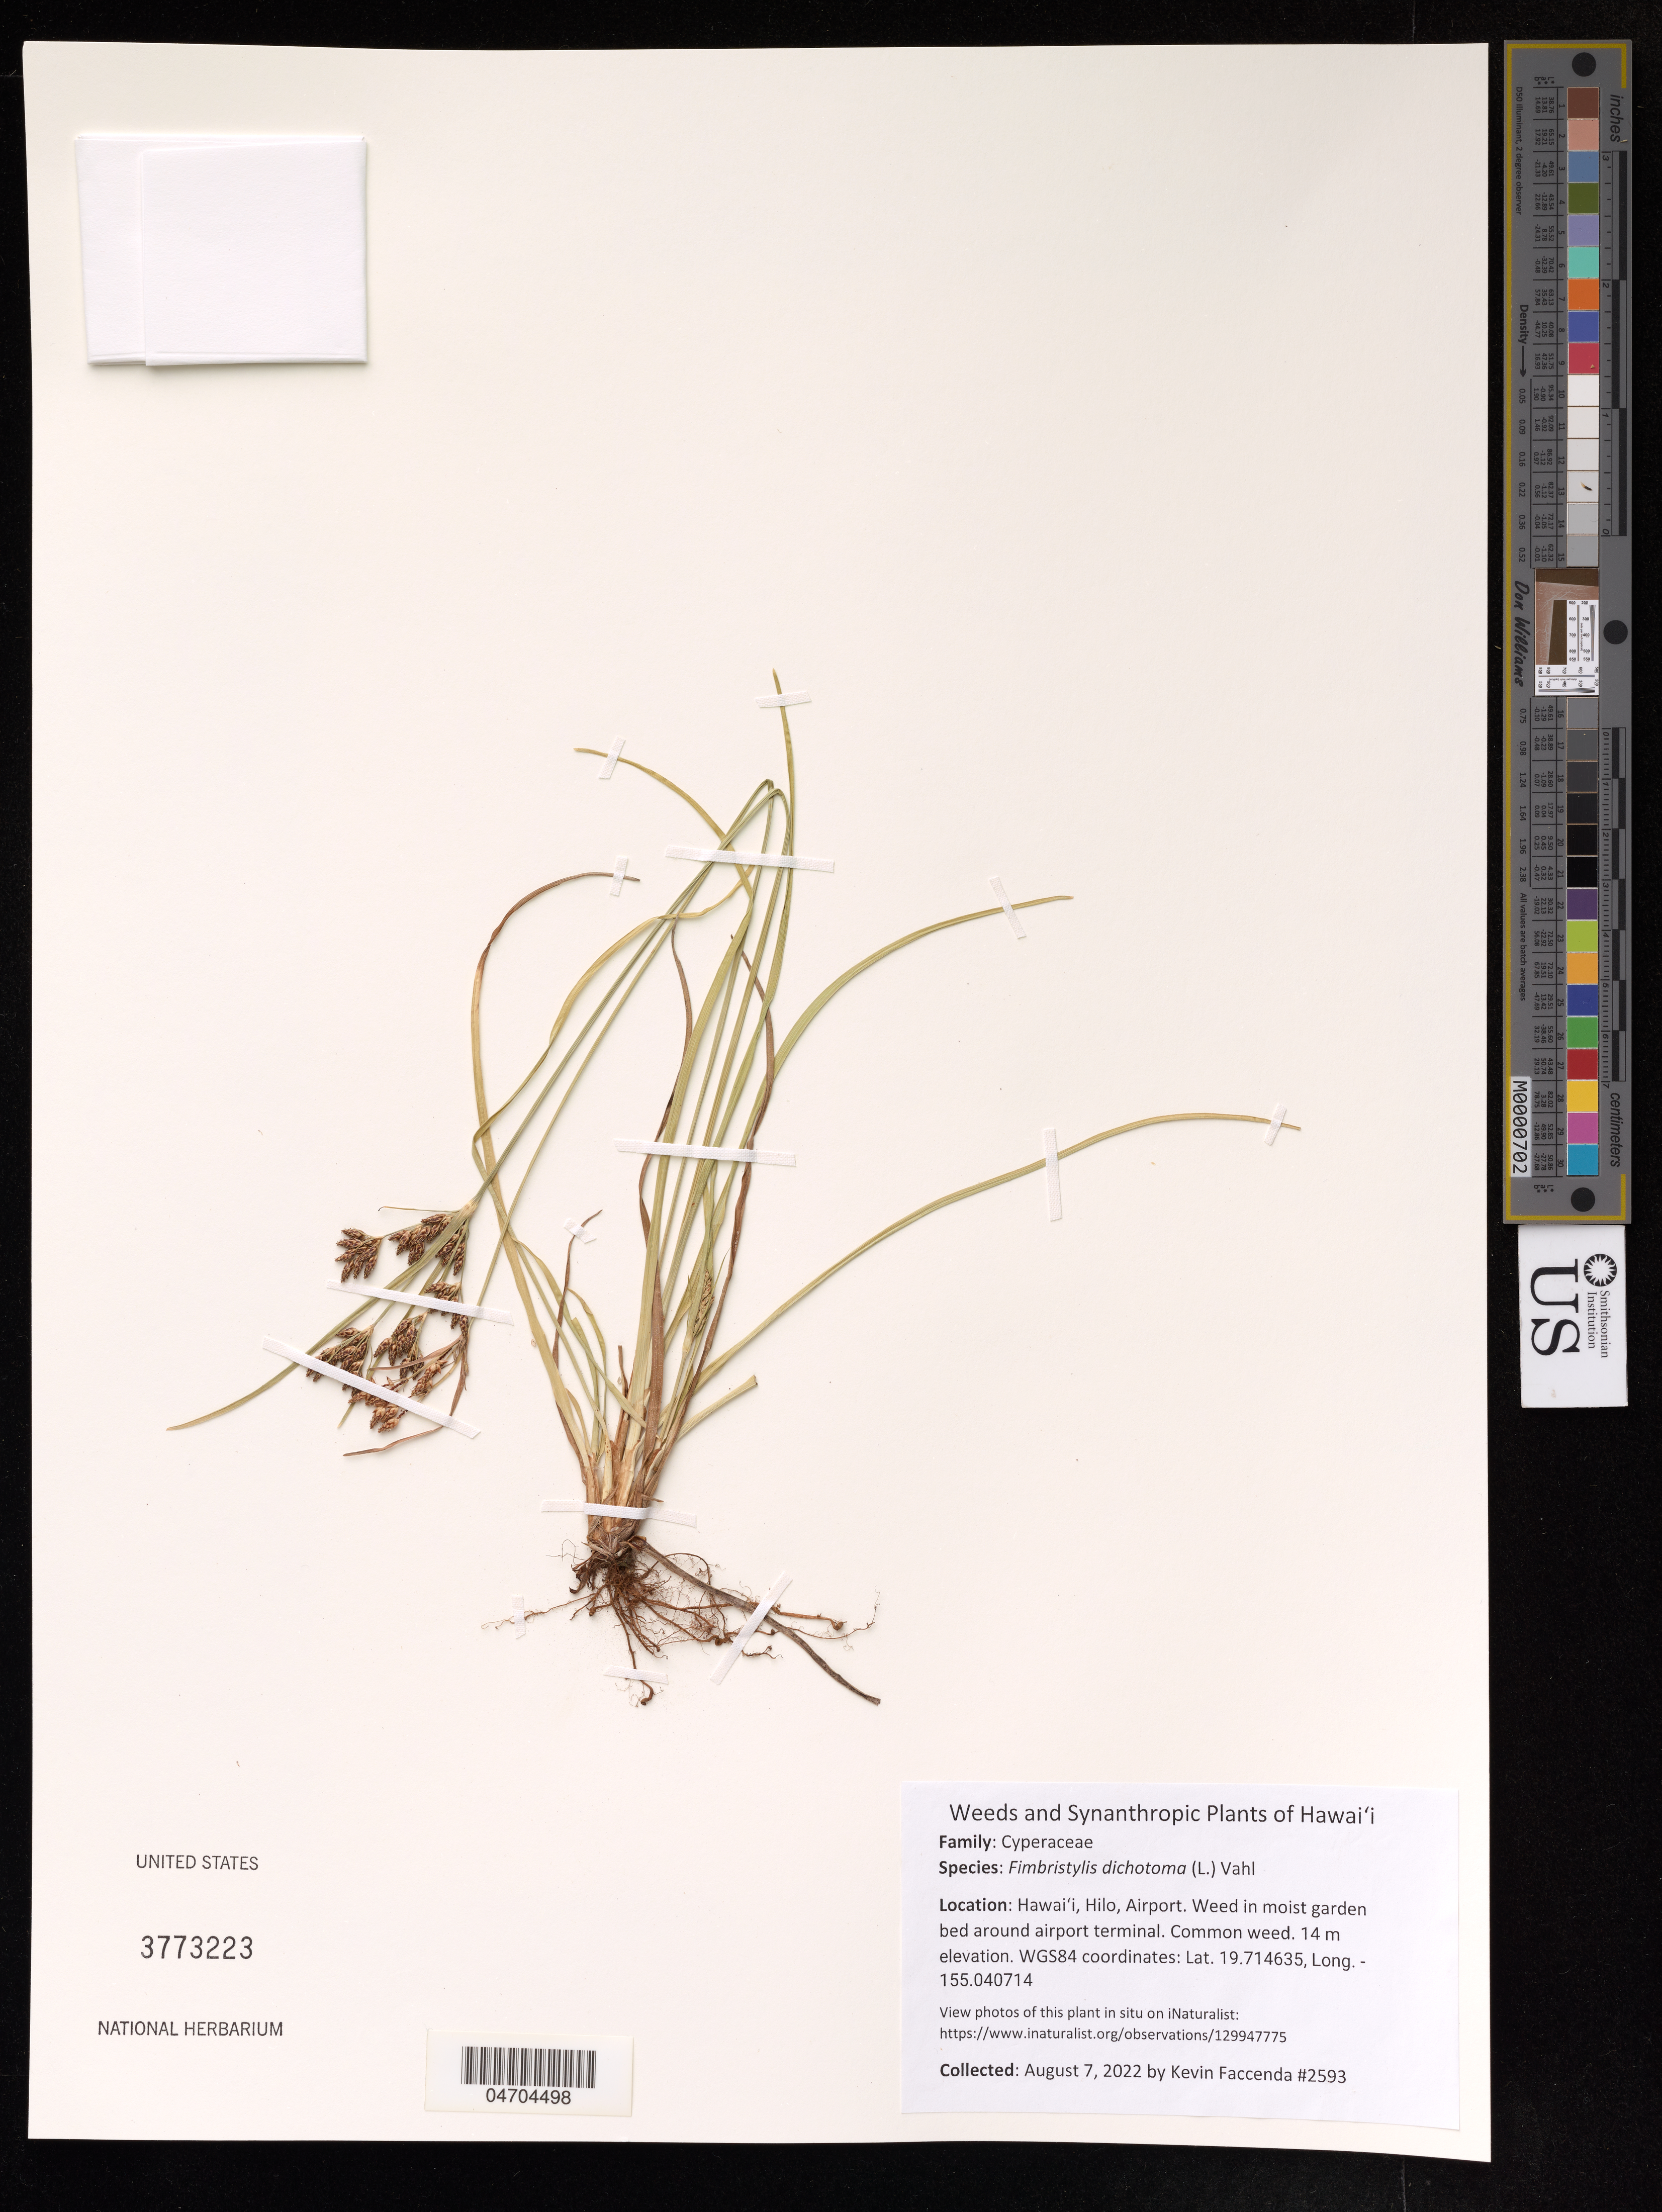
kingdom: Plantae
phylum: Tracheophyta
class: Liliopsida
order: Poales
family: Cyperaceae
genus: Fimbristylis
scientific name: Fimbristylis dichotoma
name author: (L.) Vahl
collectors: K. Faccenda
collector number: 2593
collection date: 2022-08-07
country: United States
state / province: Hawaii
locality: Hilo, Airport. Garden bed around airport terminal.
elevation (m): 14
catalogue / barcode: US 3773223